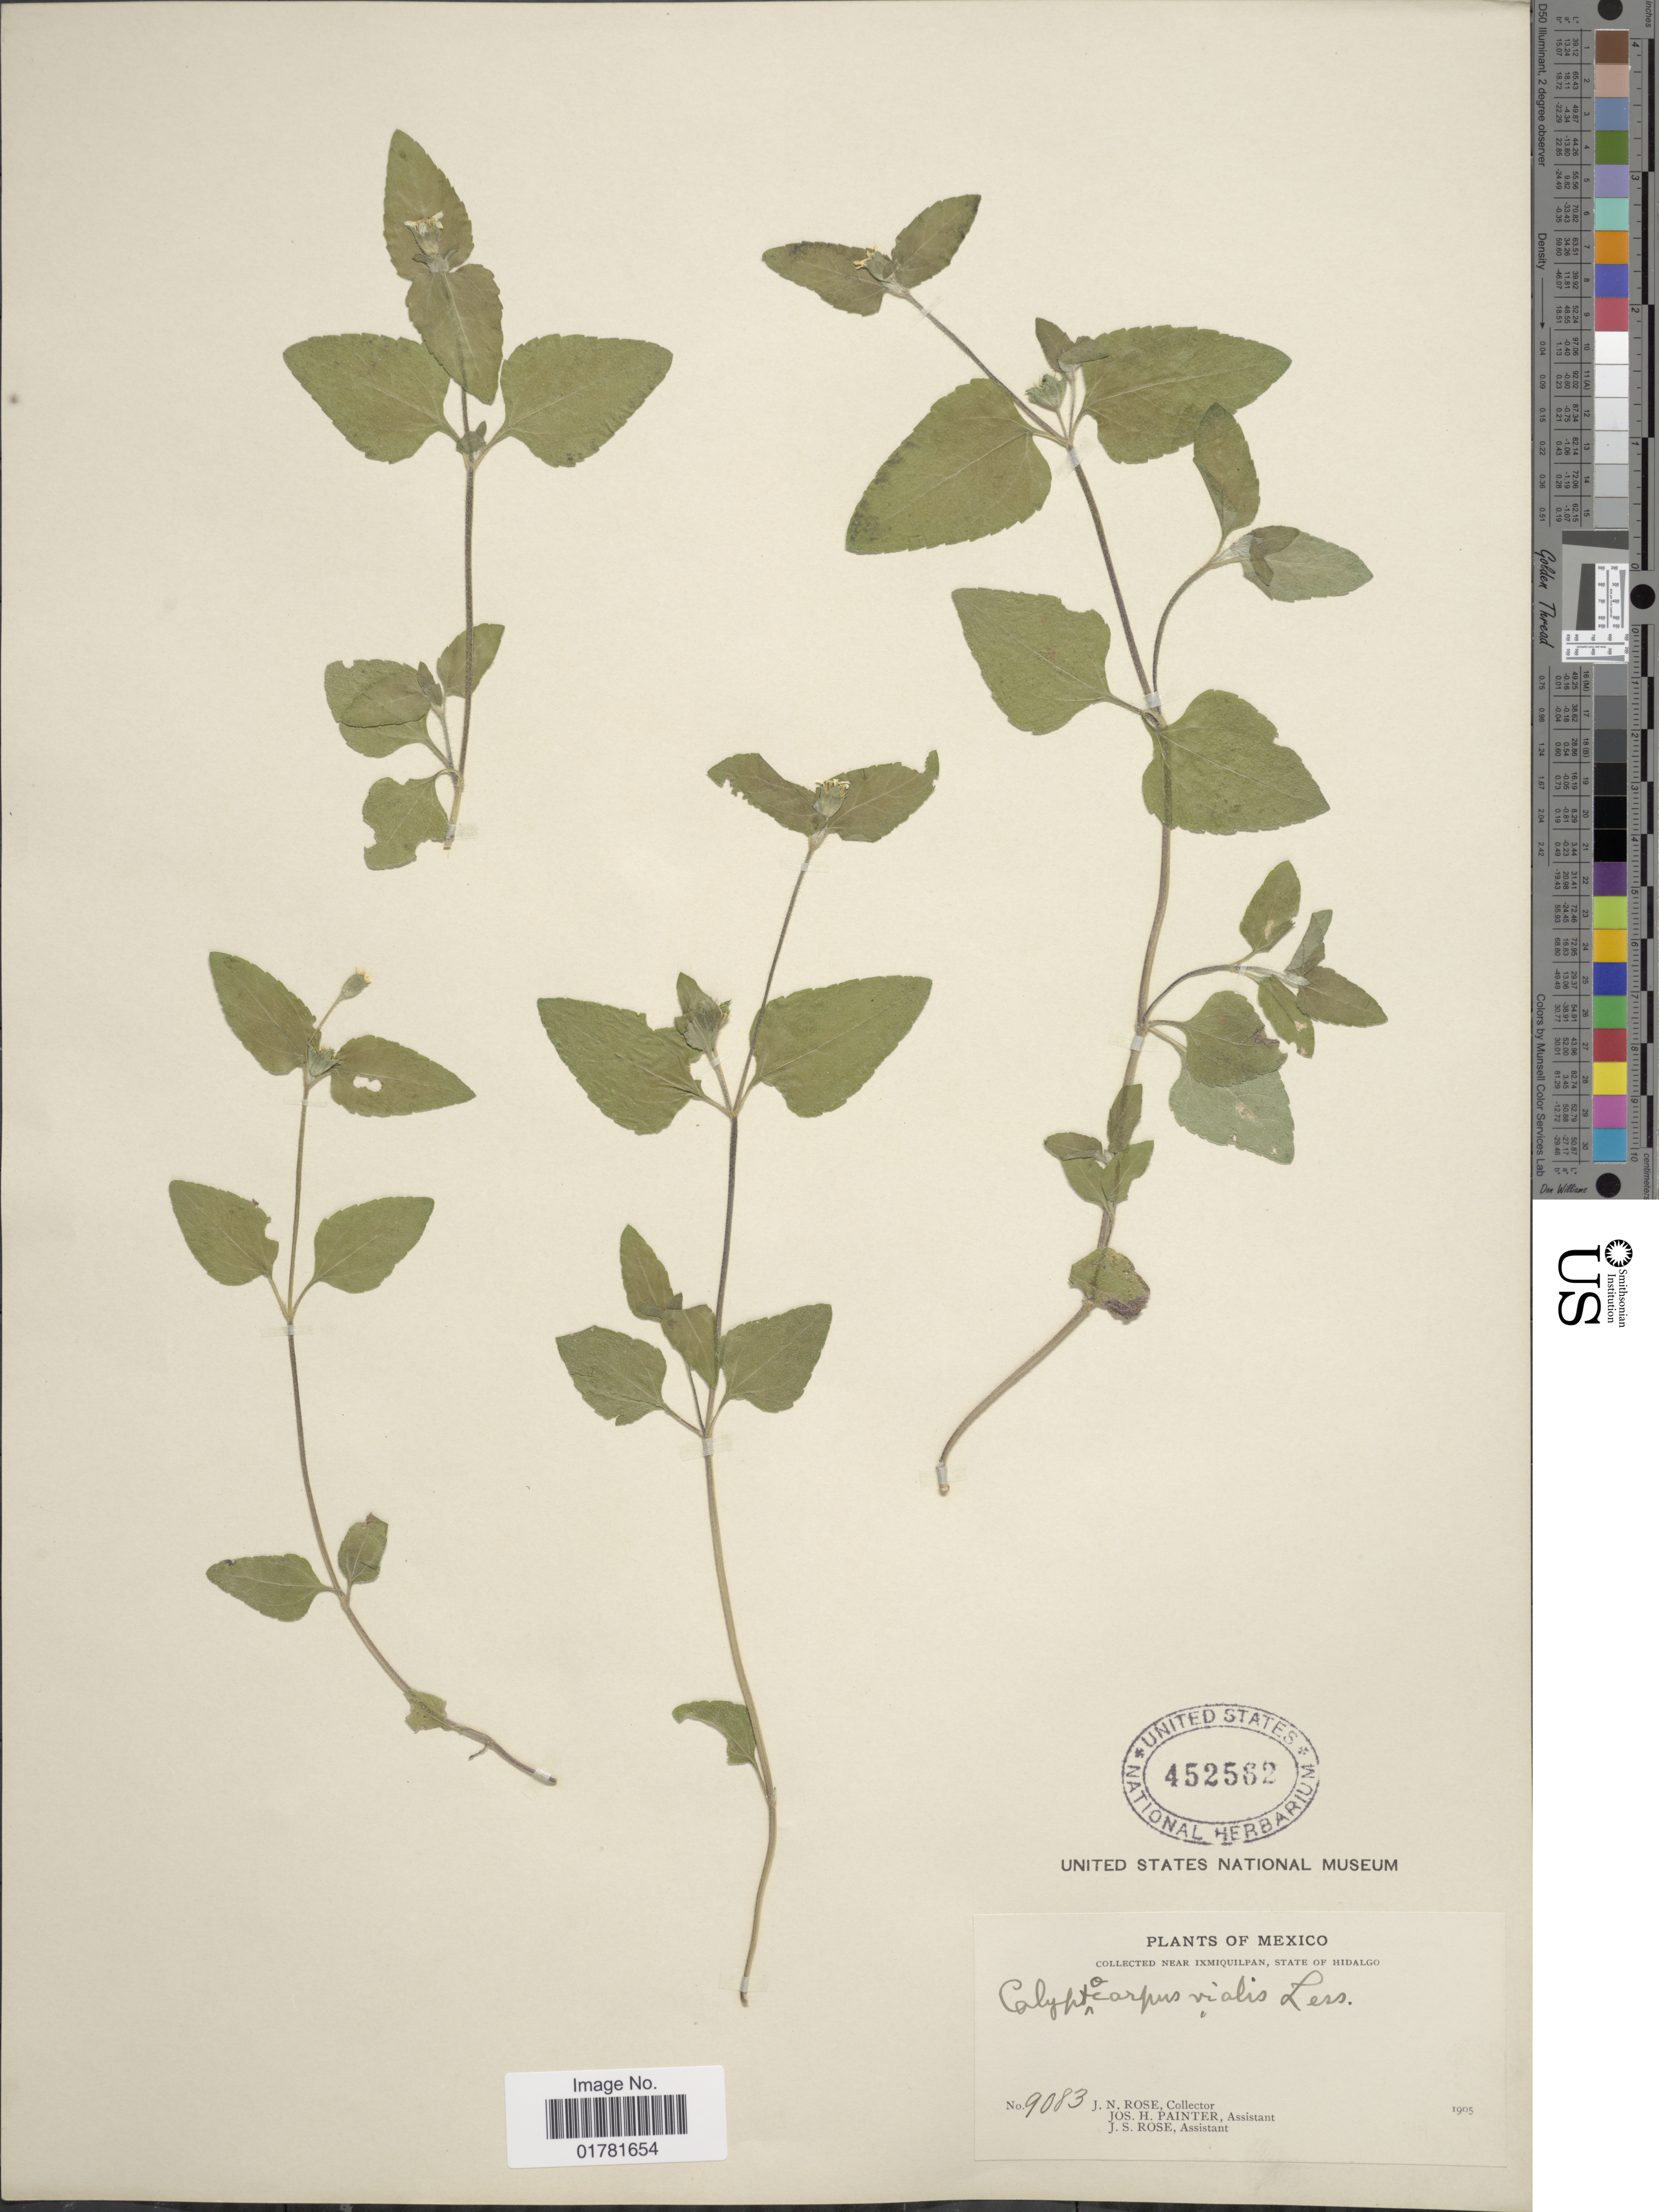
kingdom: Plantae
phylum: Tracheophyta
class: Magnoliopsida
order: Asterales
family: Asteraceae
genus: Calyptocarpus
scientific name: Calyptocarpus vialis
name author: Less.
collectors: J. N. Rose, J. H. Painter & J. S. Rose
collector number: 9083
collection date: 1905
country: Mexico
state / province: Hidalgo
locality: Near Ixmiquilpan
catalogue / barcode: US 452562